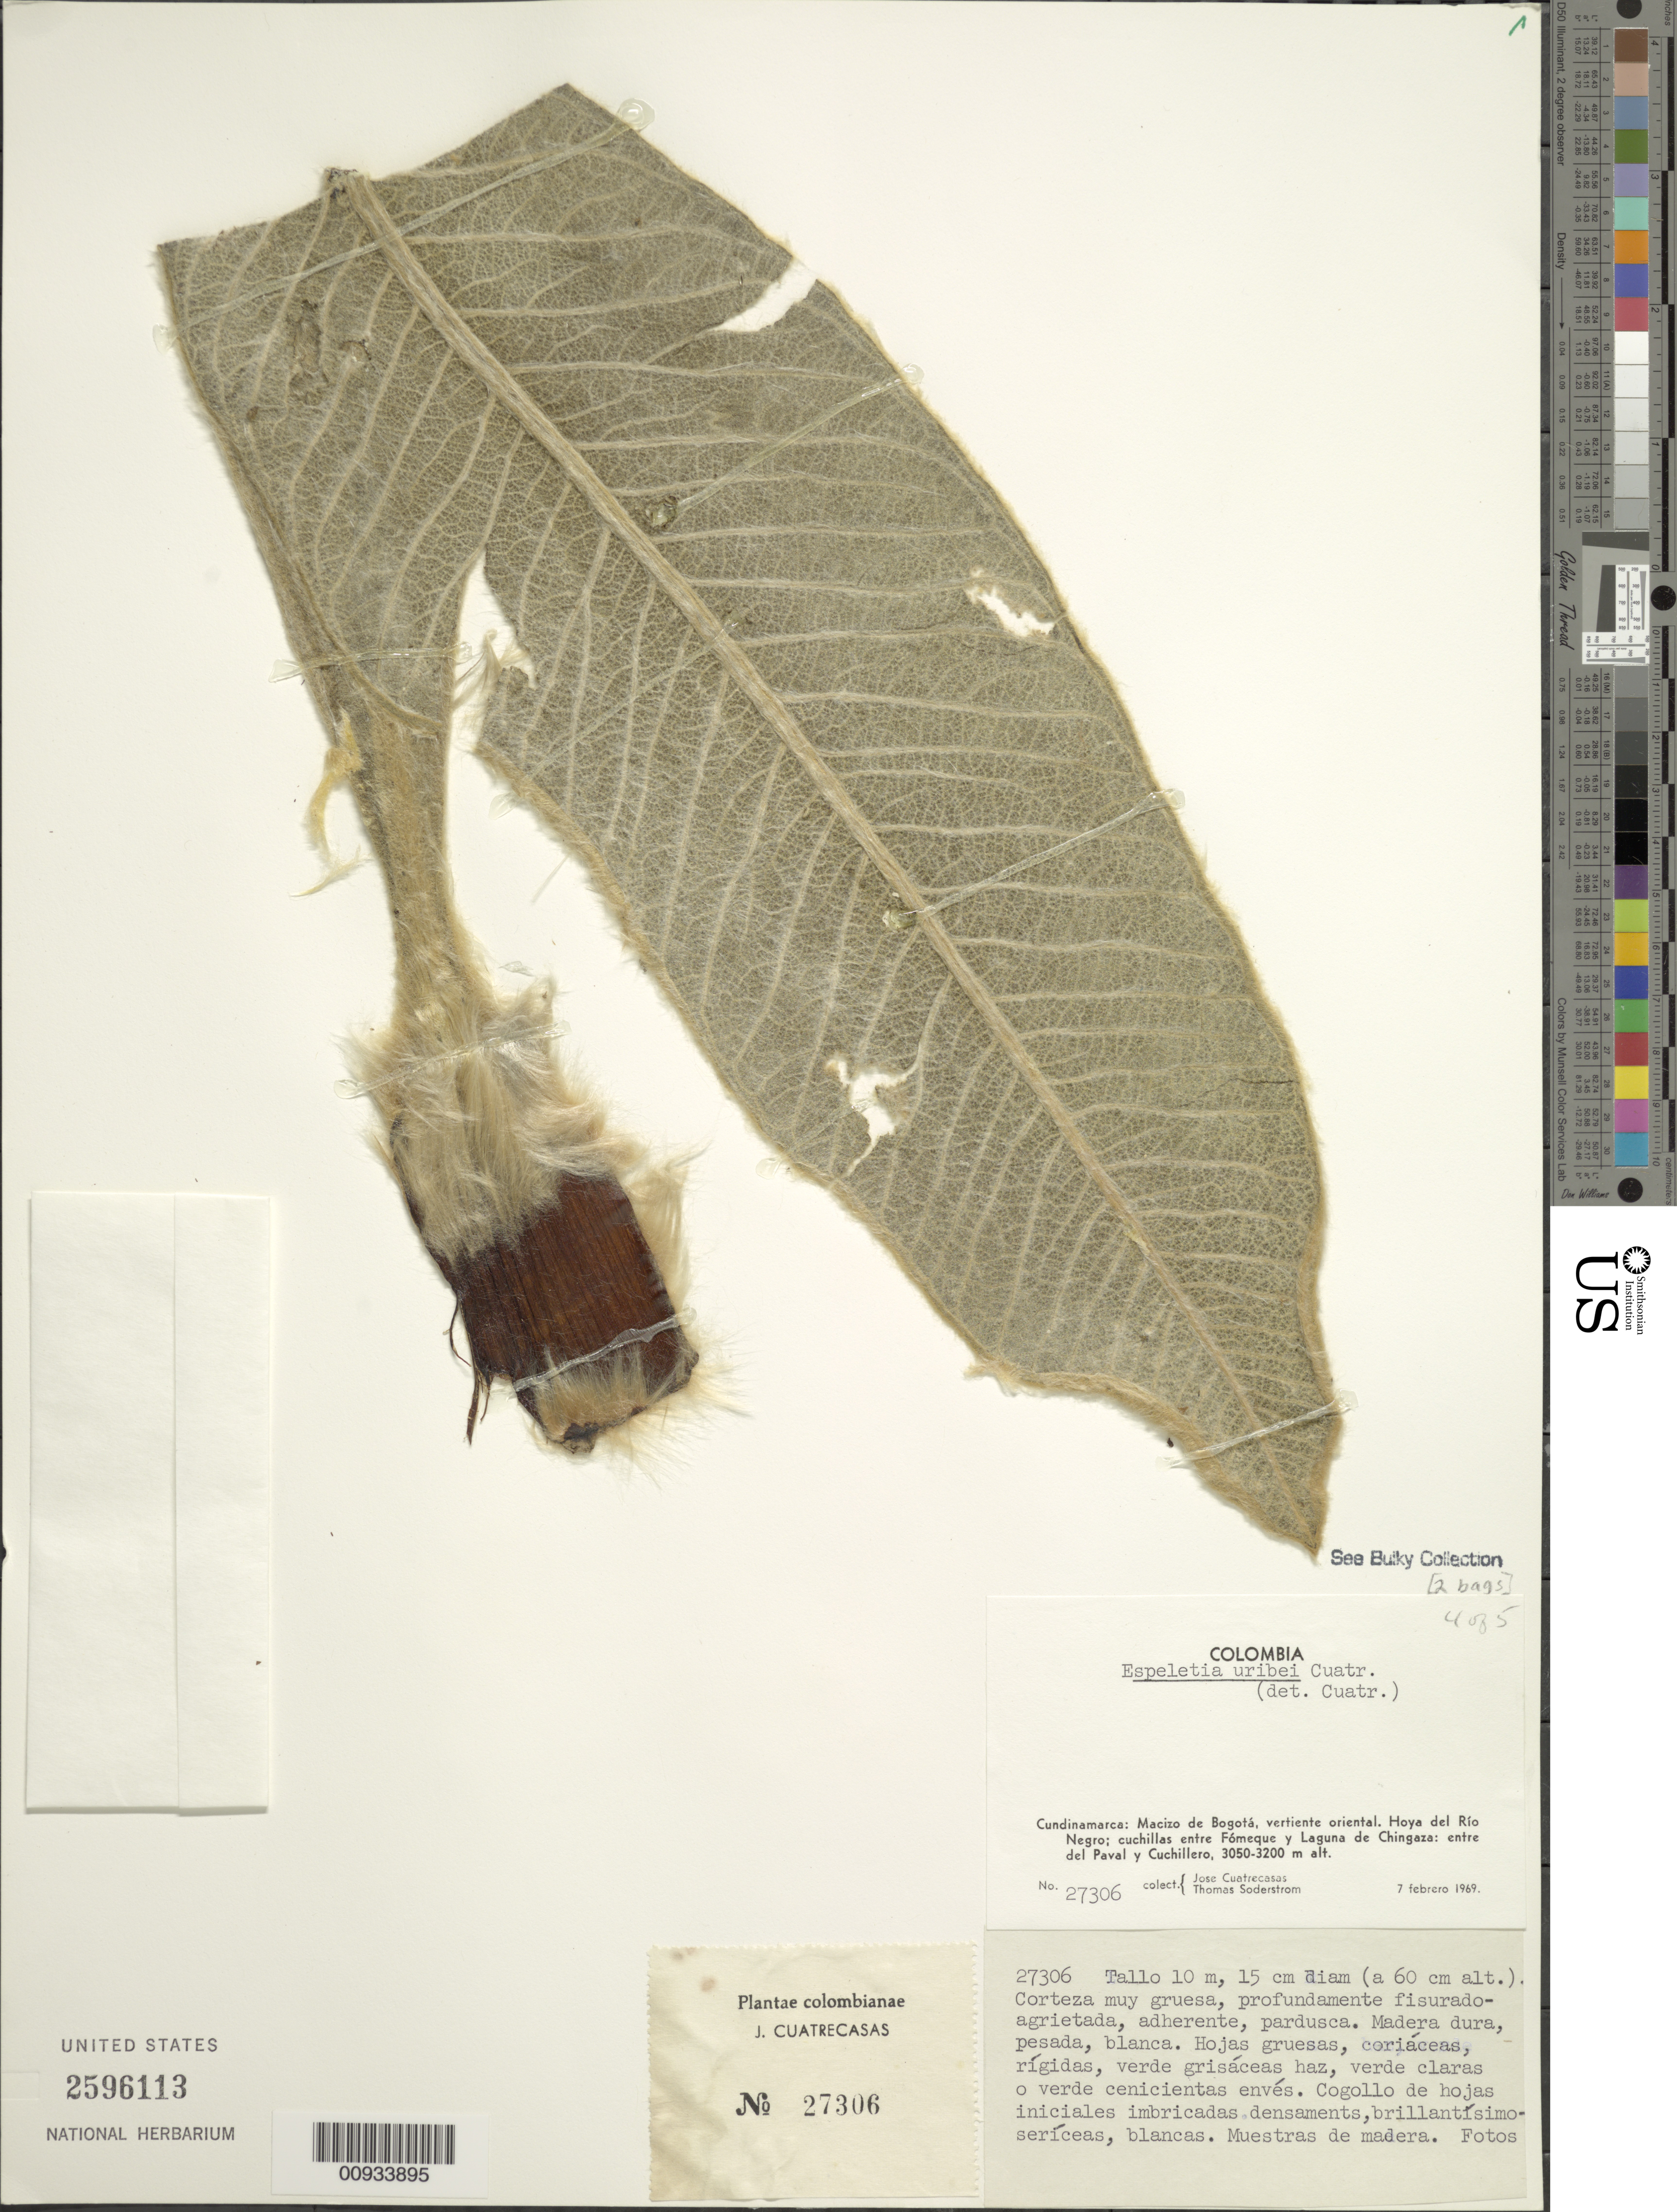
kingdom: Plantae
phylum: Tracheophyta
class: Magnoliopsida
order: Asterales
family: Asteraceae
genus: Espeletia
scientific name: Espeletia uribei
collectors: J. Cuatrecasas & T. R. Soderstrom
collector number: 27306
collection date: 1969-02-07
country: Colombia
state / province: Cundinamarca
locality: Macizo de Bogota, vertiente oriental, Hoya del Rio Negro: cuchilla entre Fomeque y Laguna de Chingaza: entre del Paval y Cuchillero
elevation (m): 3050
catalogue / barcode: US 2596113